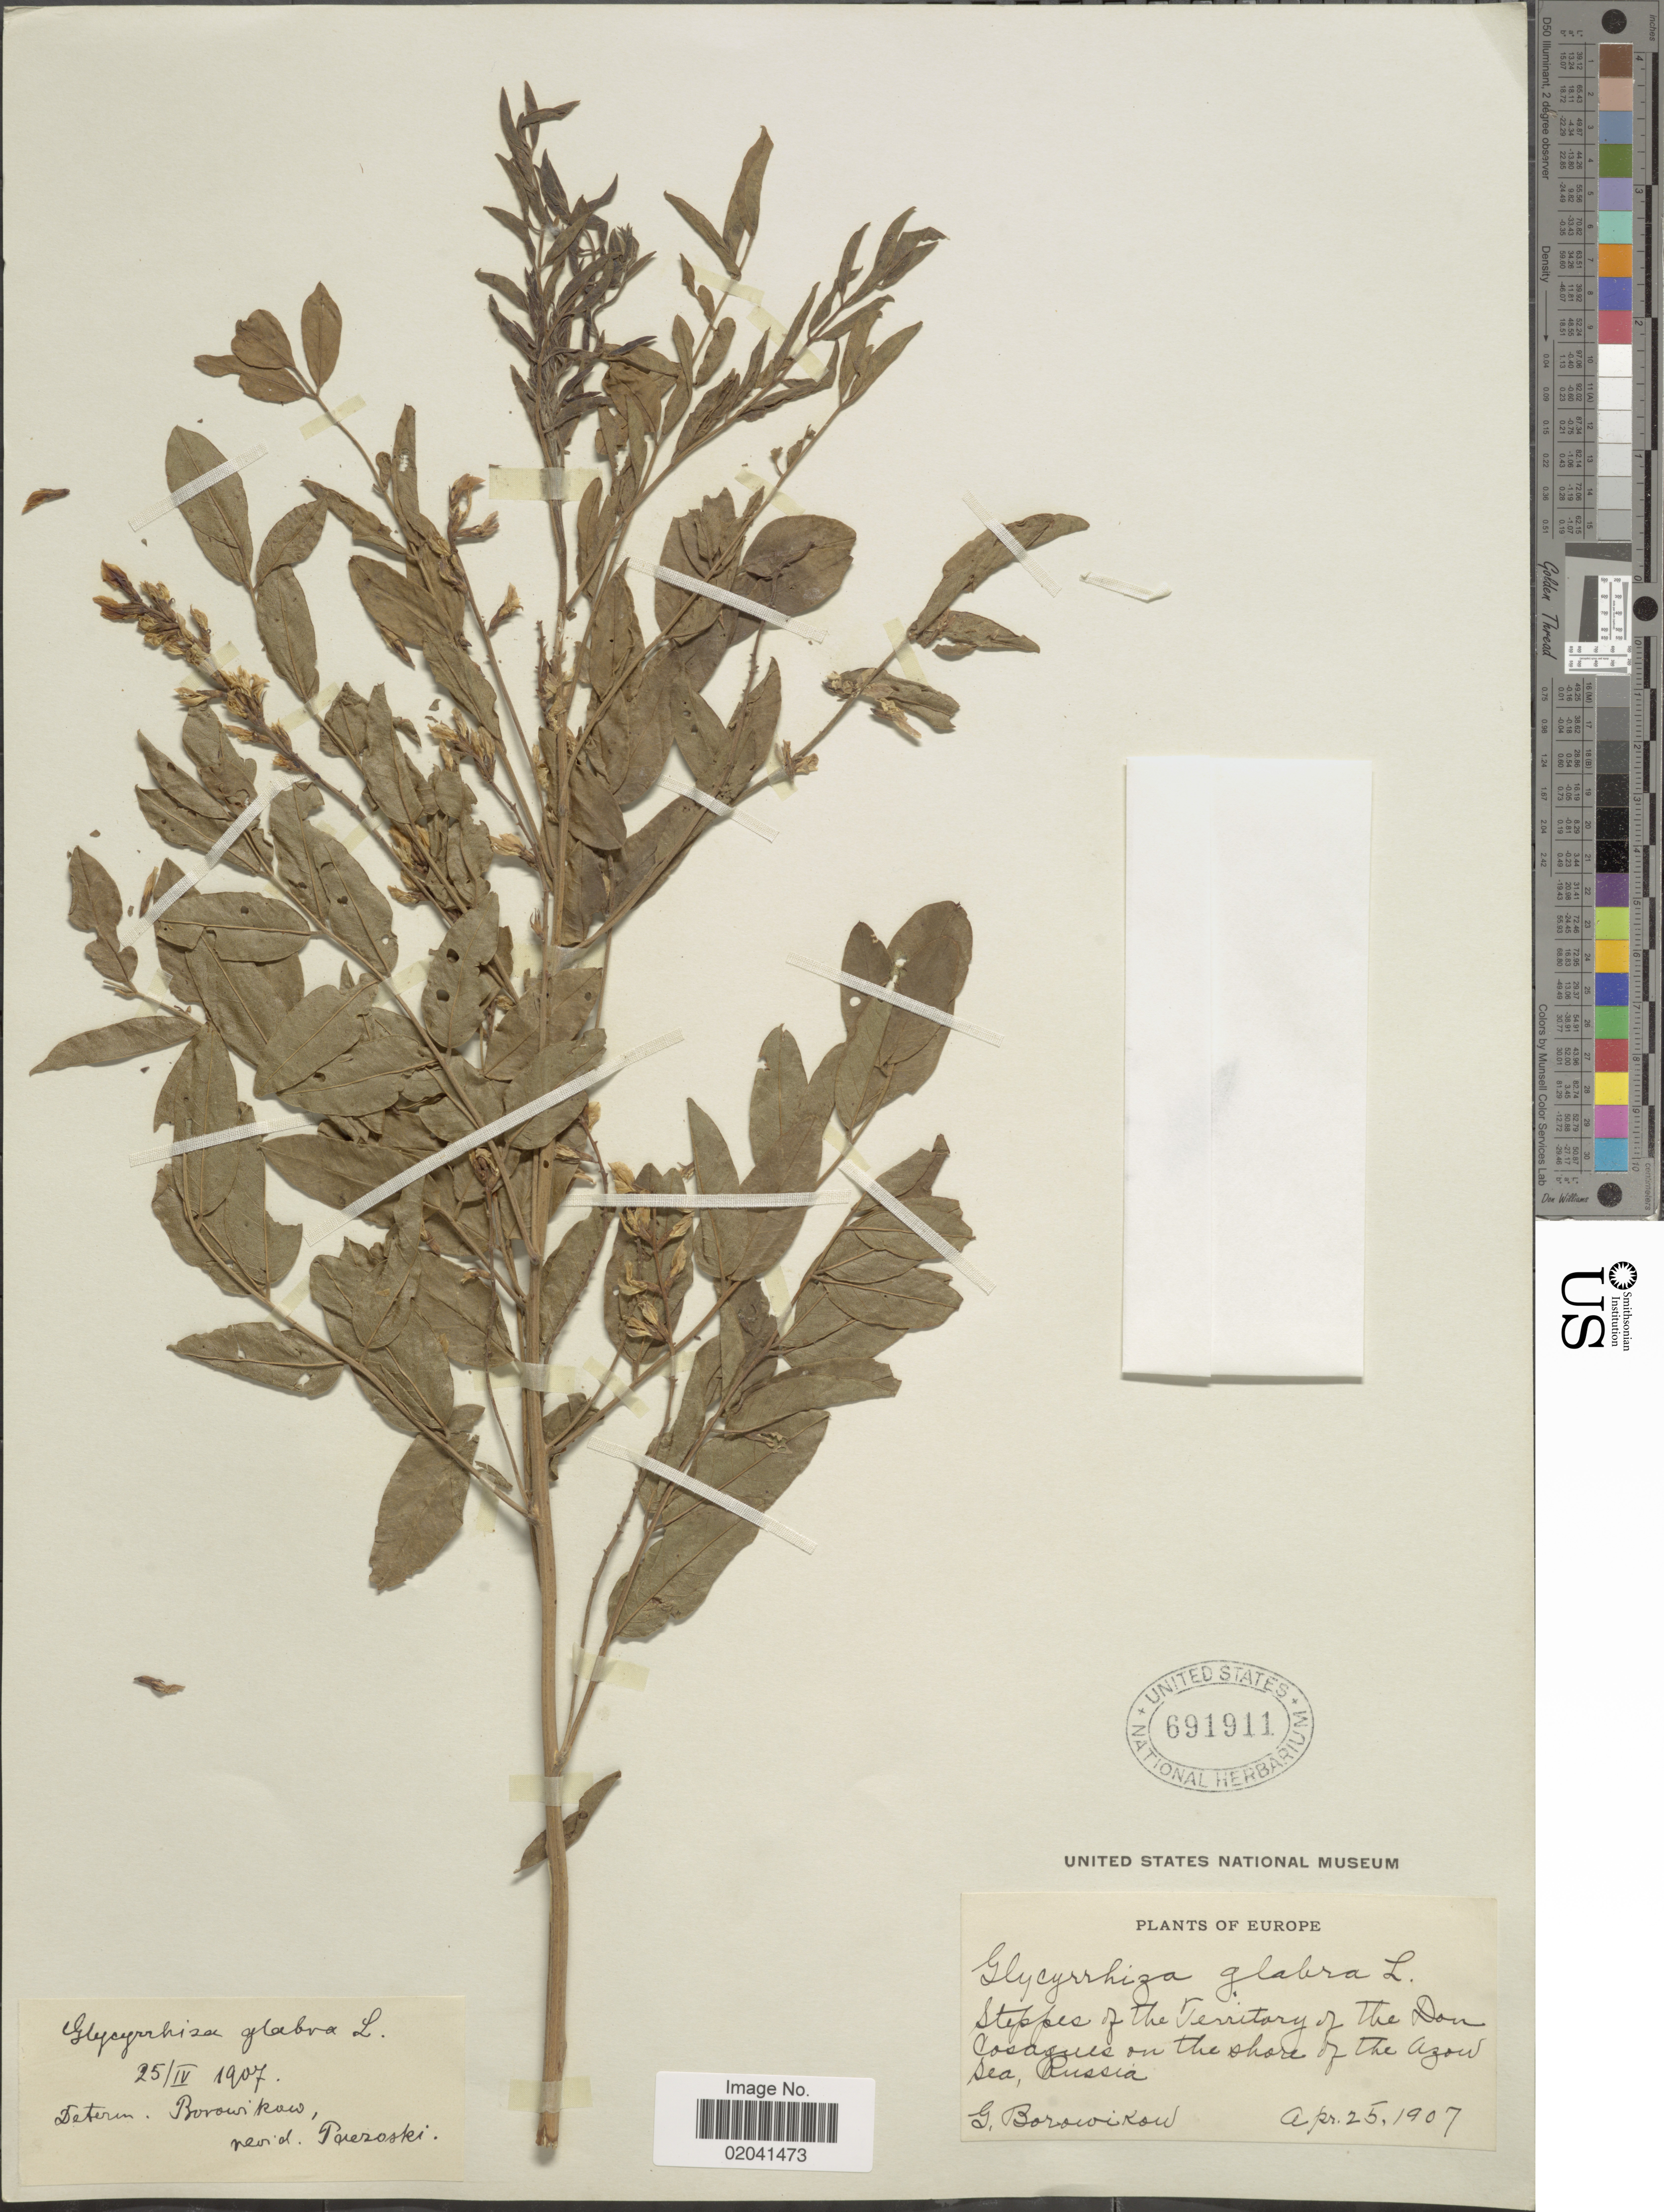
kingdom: Plantae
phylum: Tracheophyta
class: Magnoliopsida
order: Fabales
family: Fabaceae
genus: Glycyrrhiza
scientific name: Glycyrrhiza glabra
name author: L.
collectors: G. Borowikow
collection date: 1907-04-25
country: Russian Federation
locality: Territory of the Don Cosagues on the shore of the Azow sea. Europe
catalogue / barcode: US 691911